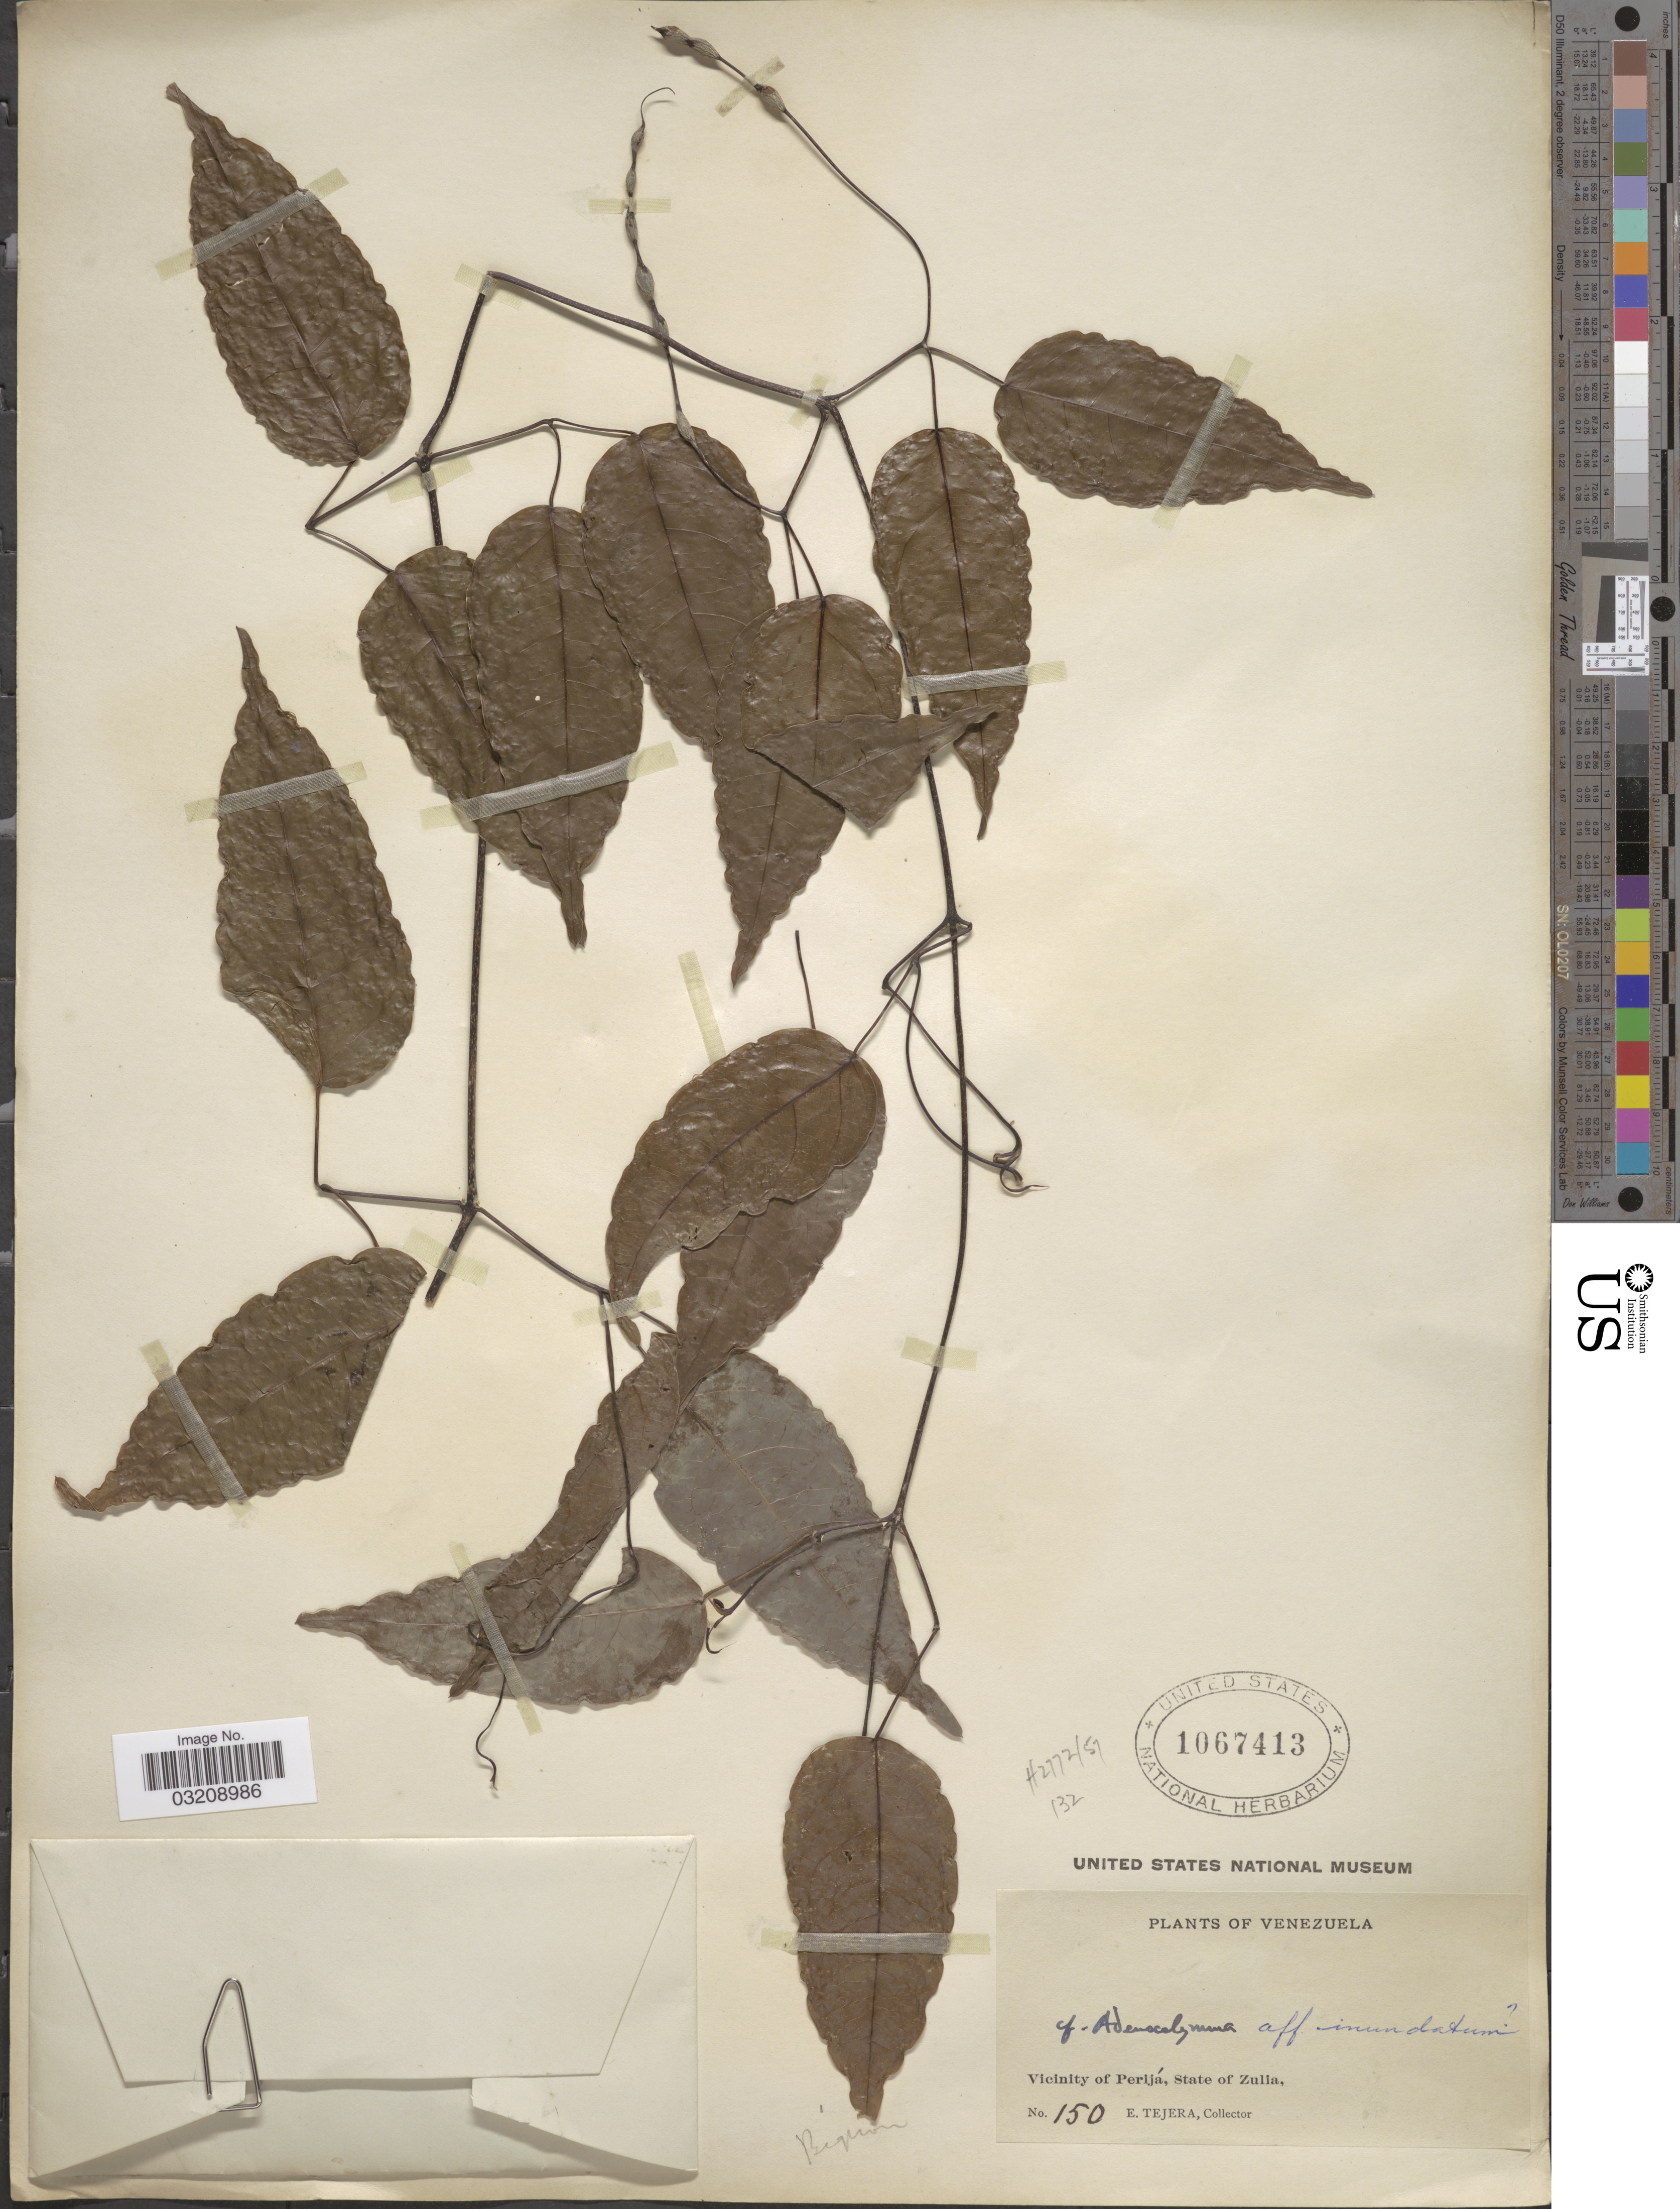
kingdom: Plantae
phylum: Tracheophyta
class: Magnoliopsida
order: Lamiales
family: Bignoniaceae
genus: Adenocalymma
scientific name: Adenocalymma sp.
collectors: E. Tejera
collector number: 150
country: Venezuela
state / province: Zulia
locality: Vicinity of Perijá.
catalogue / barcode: US 1067413